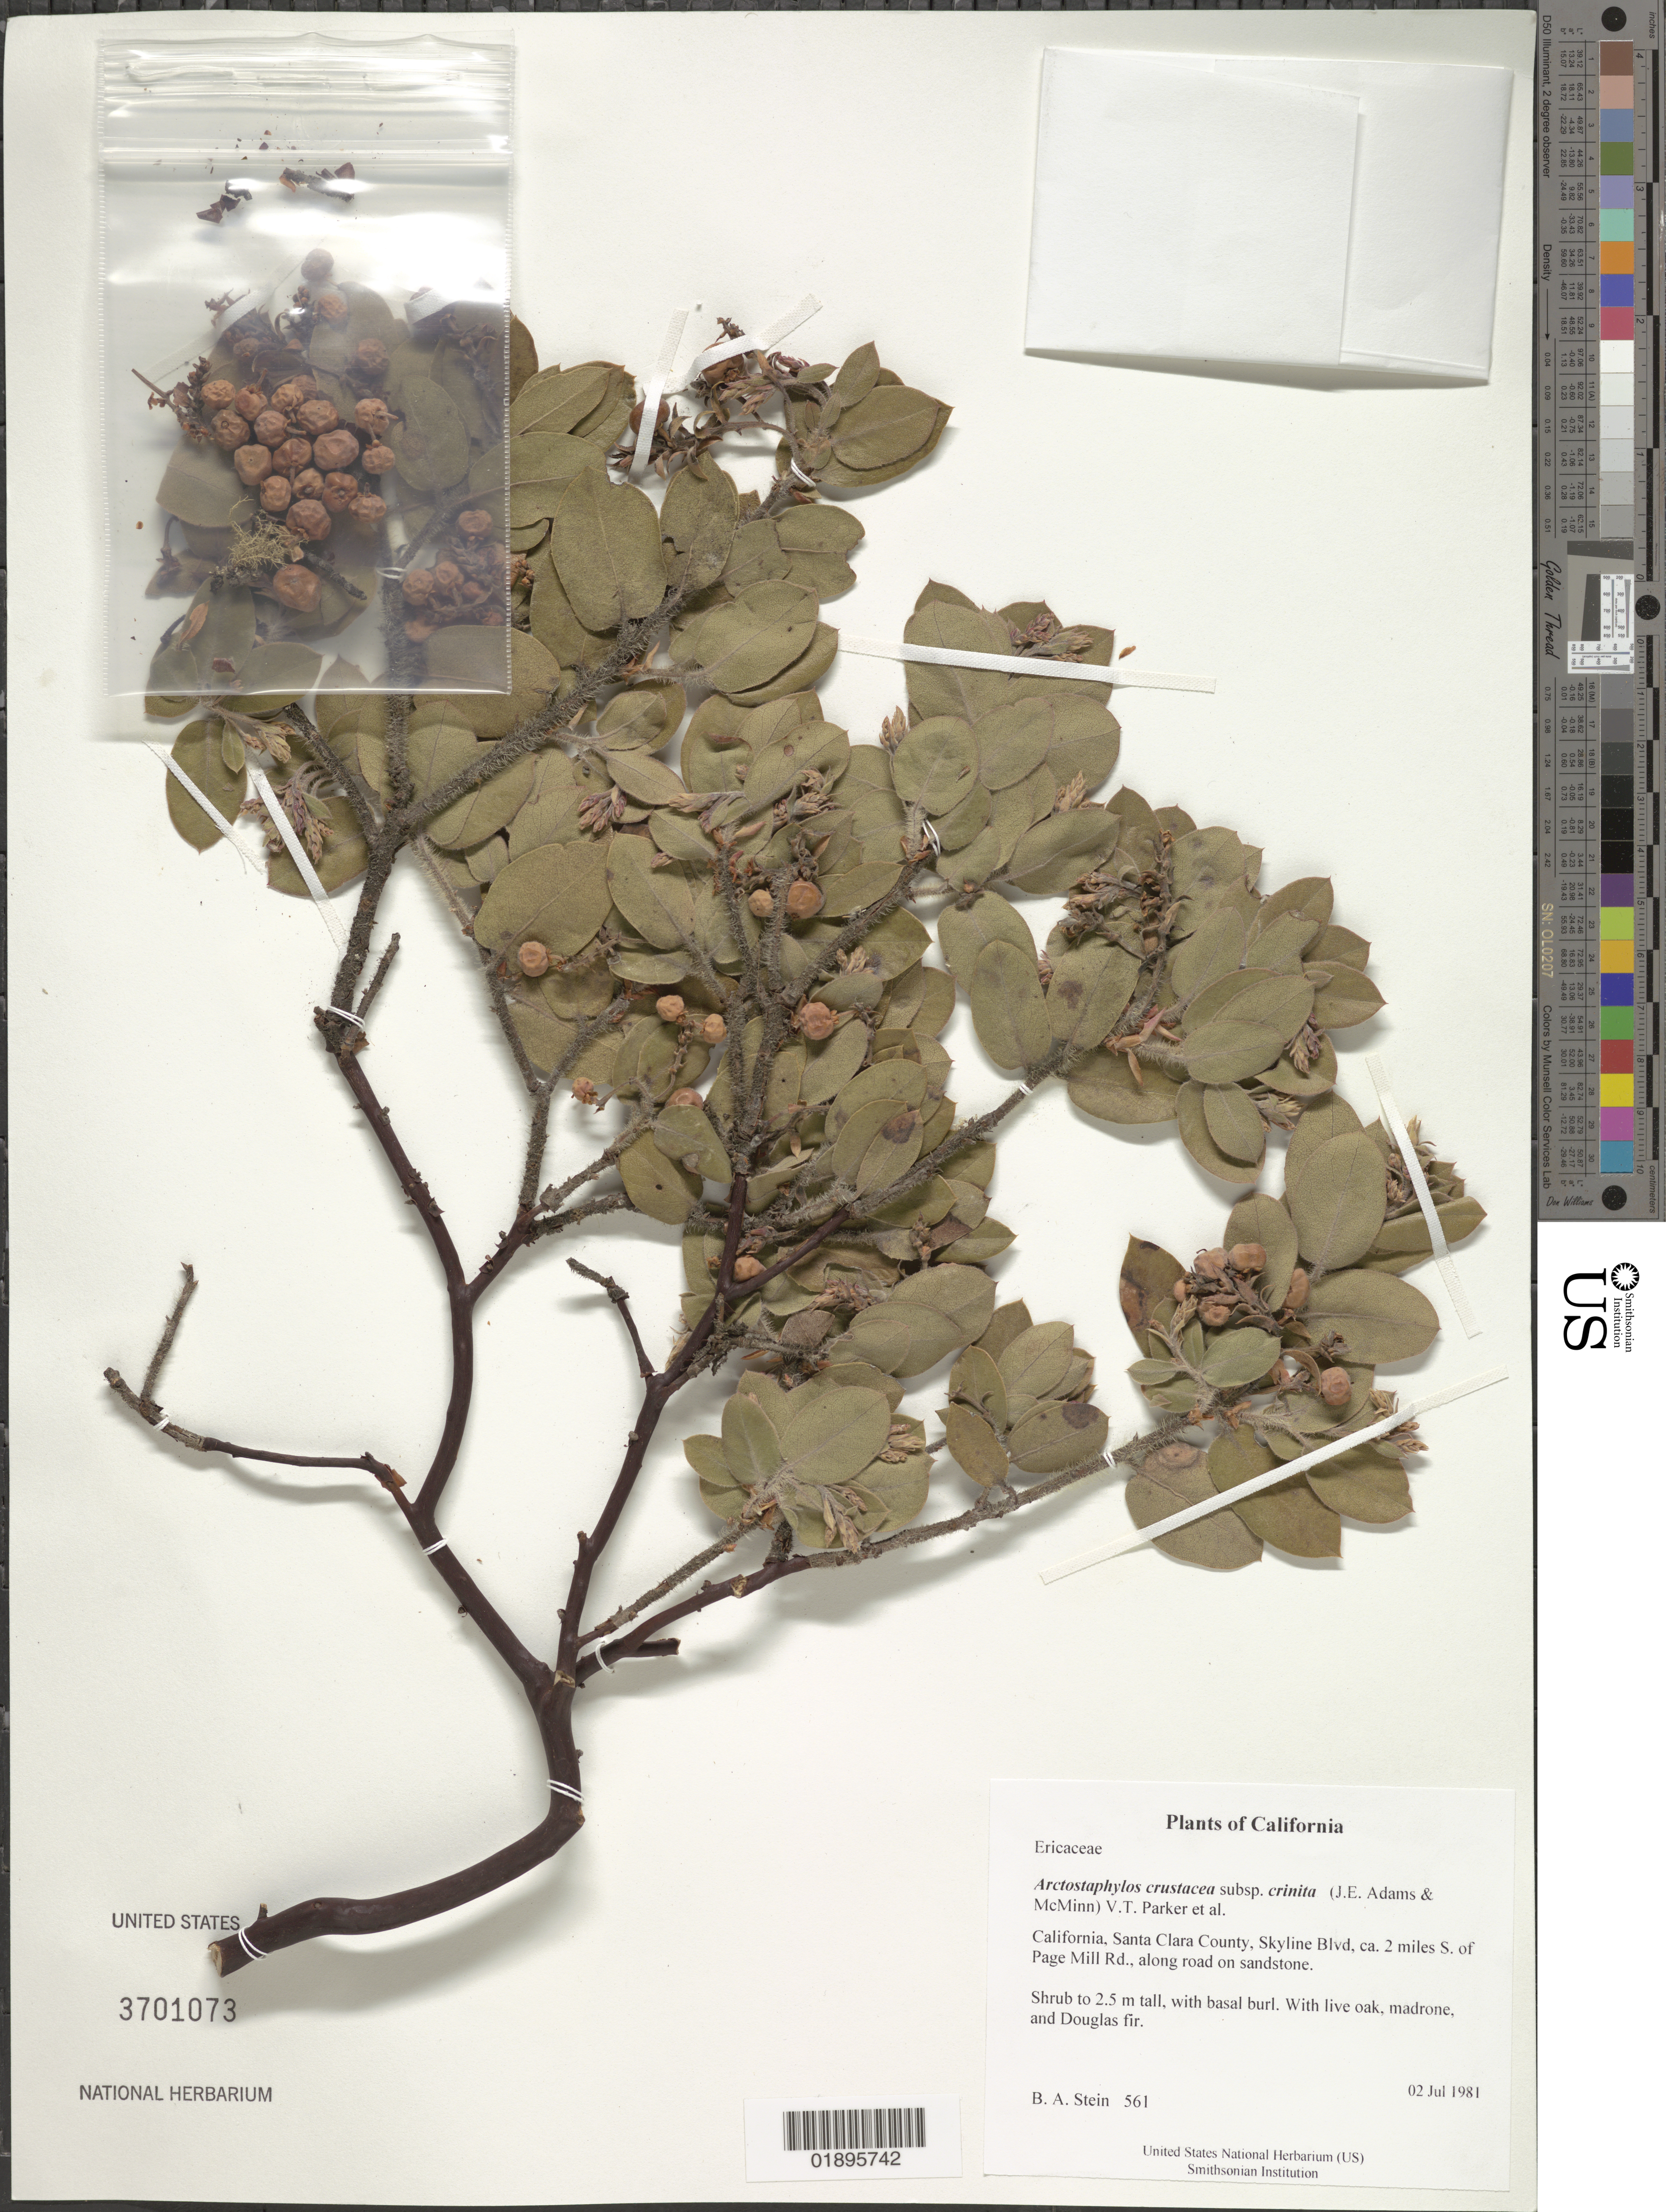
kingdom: Plantae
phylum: Tracheophyta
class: Magnoliopsida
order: Ericales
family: Ericaceae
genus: Arctostaphylos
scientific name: Arctostaphylos tomentosa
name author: (Pursh) Lindl.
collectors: B. A. Stein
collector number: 561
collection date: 1981-07-02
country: United States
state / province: California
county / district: Santa Clara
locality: Skyline Blvd, ca. 2 miles S. of Page Mill Rd.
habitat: Along road on sandstone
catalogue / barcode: US 3701073